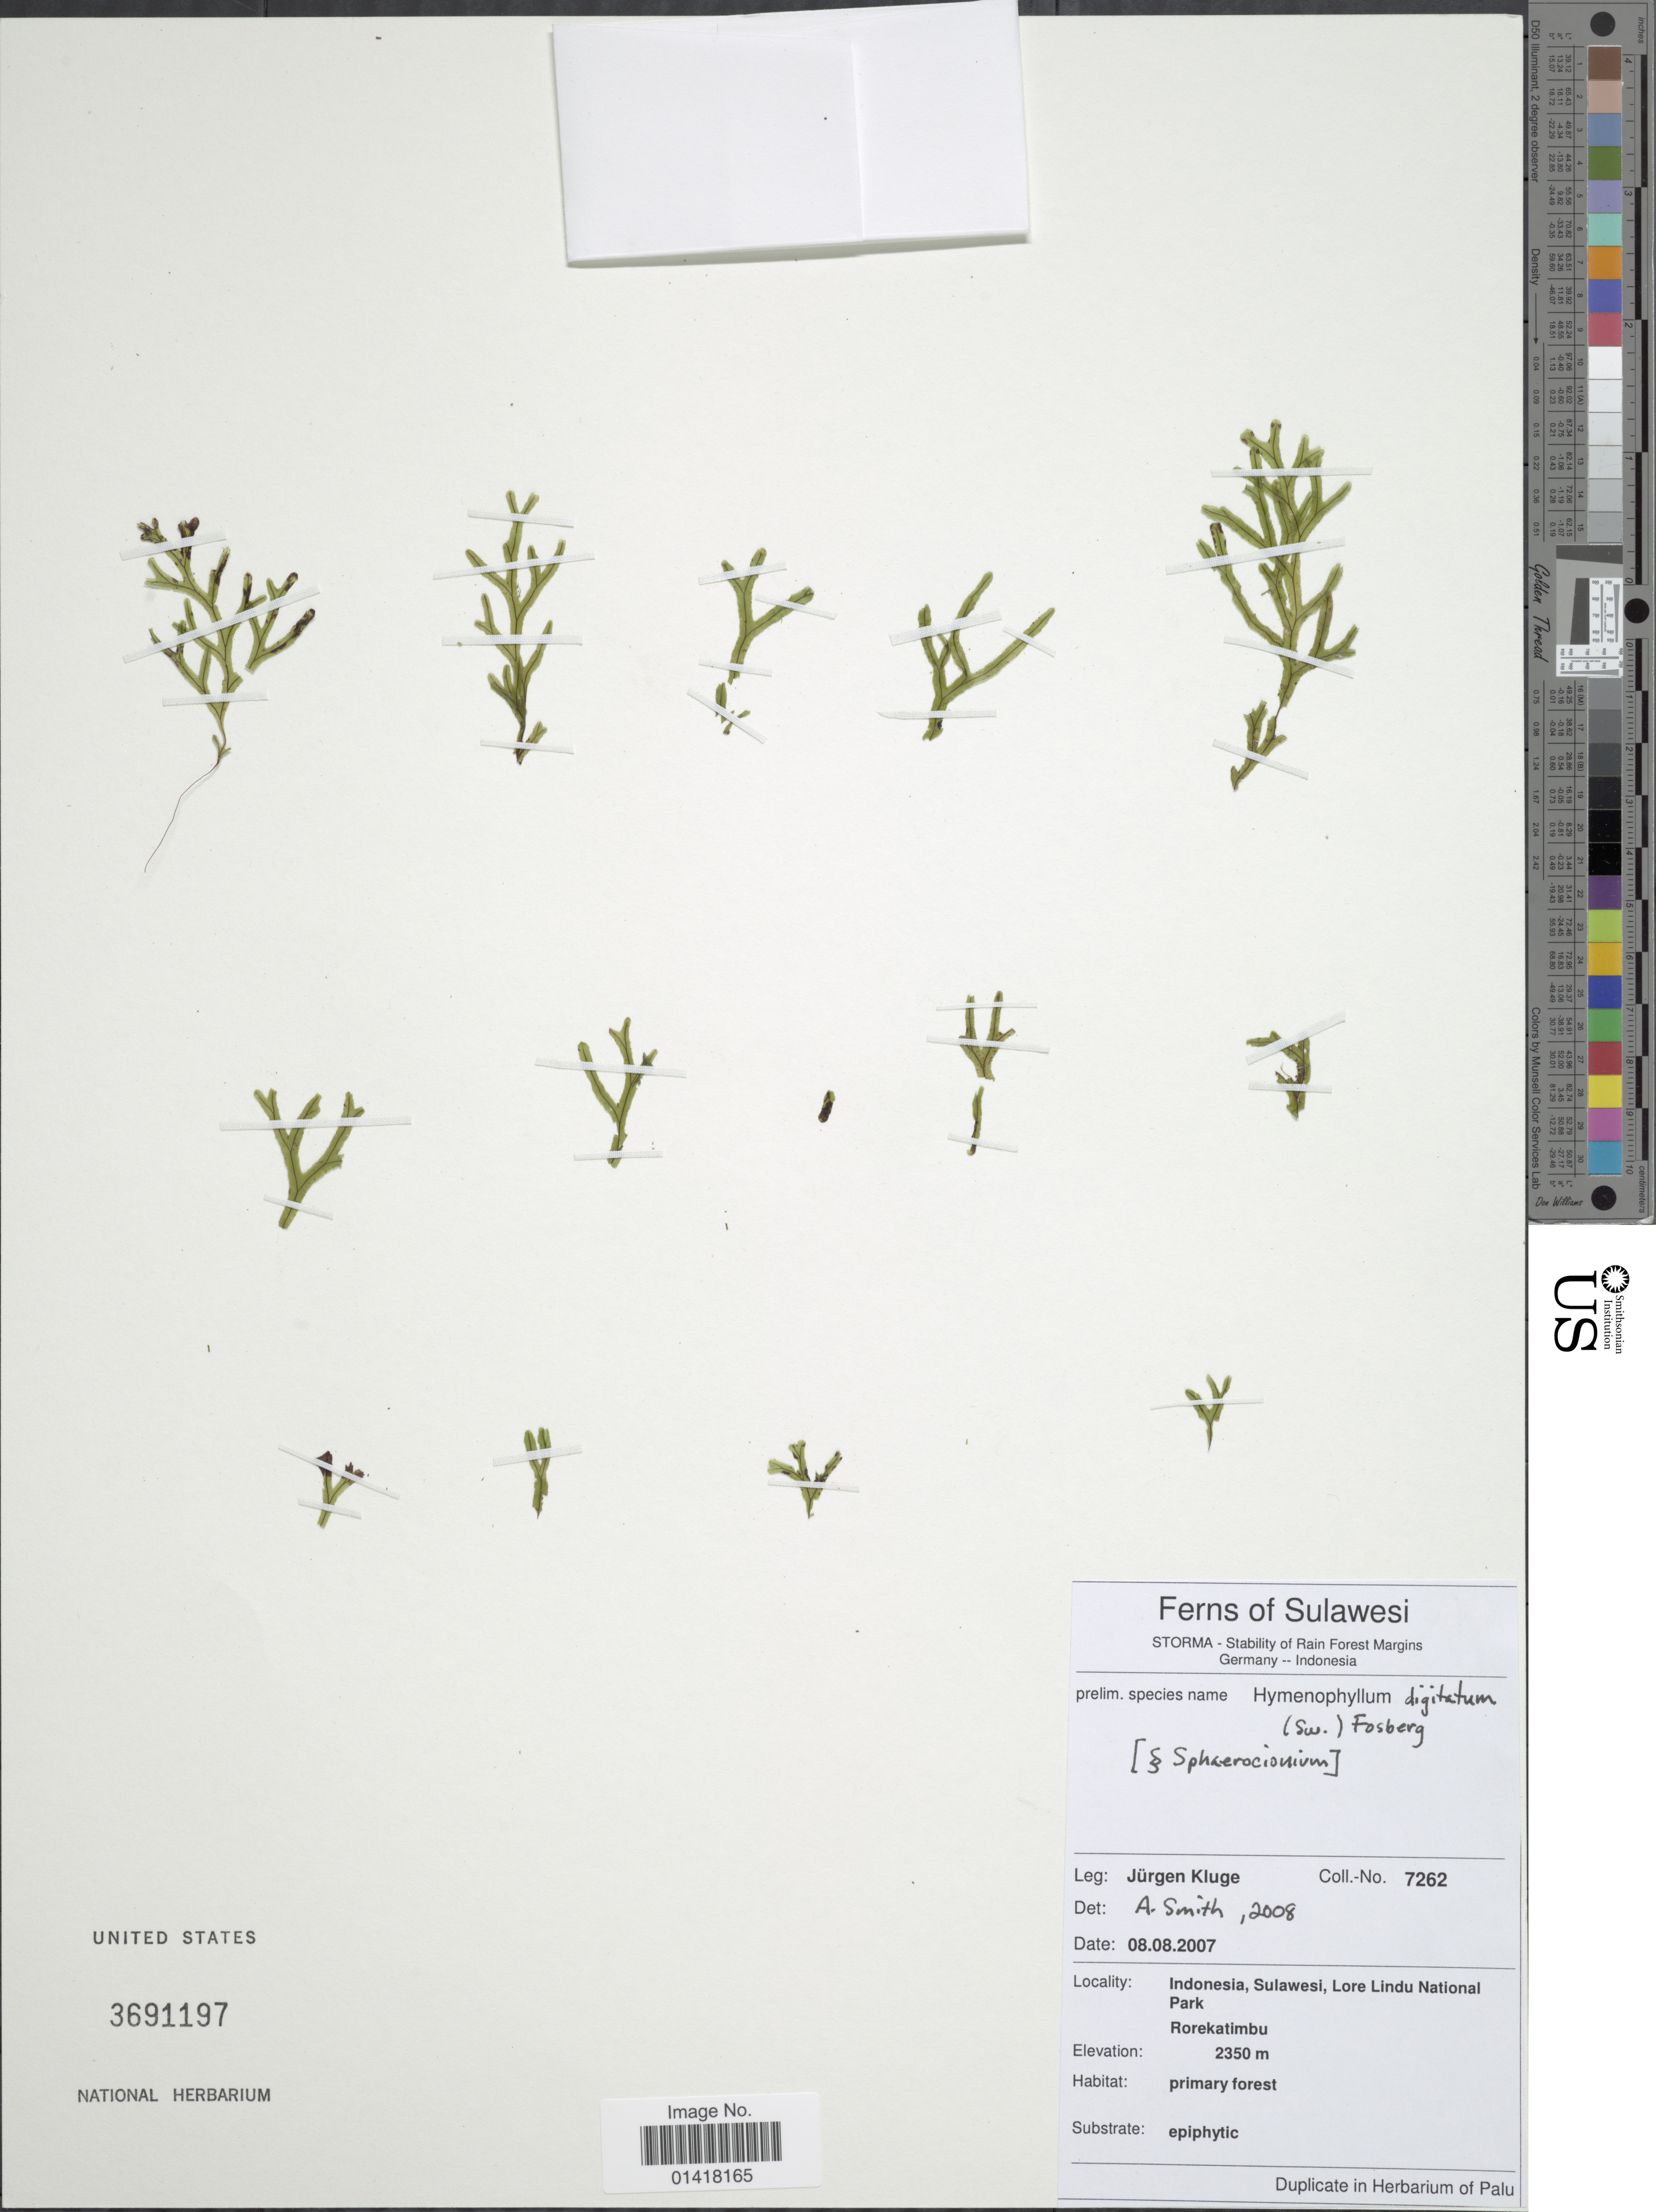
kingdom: Plantae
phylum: Tracheophyta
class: Polypodiopsida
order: Hymenophyllales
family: Hymenophyllaceae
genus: Hymenophyllum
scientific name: Hymenophyllum digitatum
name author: (Sw.) Fosberg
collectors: J. Kluge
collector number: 7262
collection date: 2007-08-08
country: Indonesia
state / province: Sulawesi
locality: Indonesia, Sulawesi, Lor Lindu National Park, Rorekatimbu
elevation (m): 2350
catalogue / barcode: US 3691197